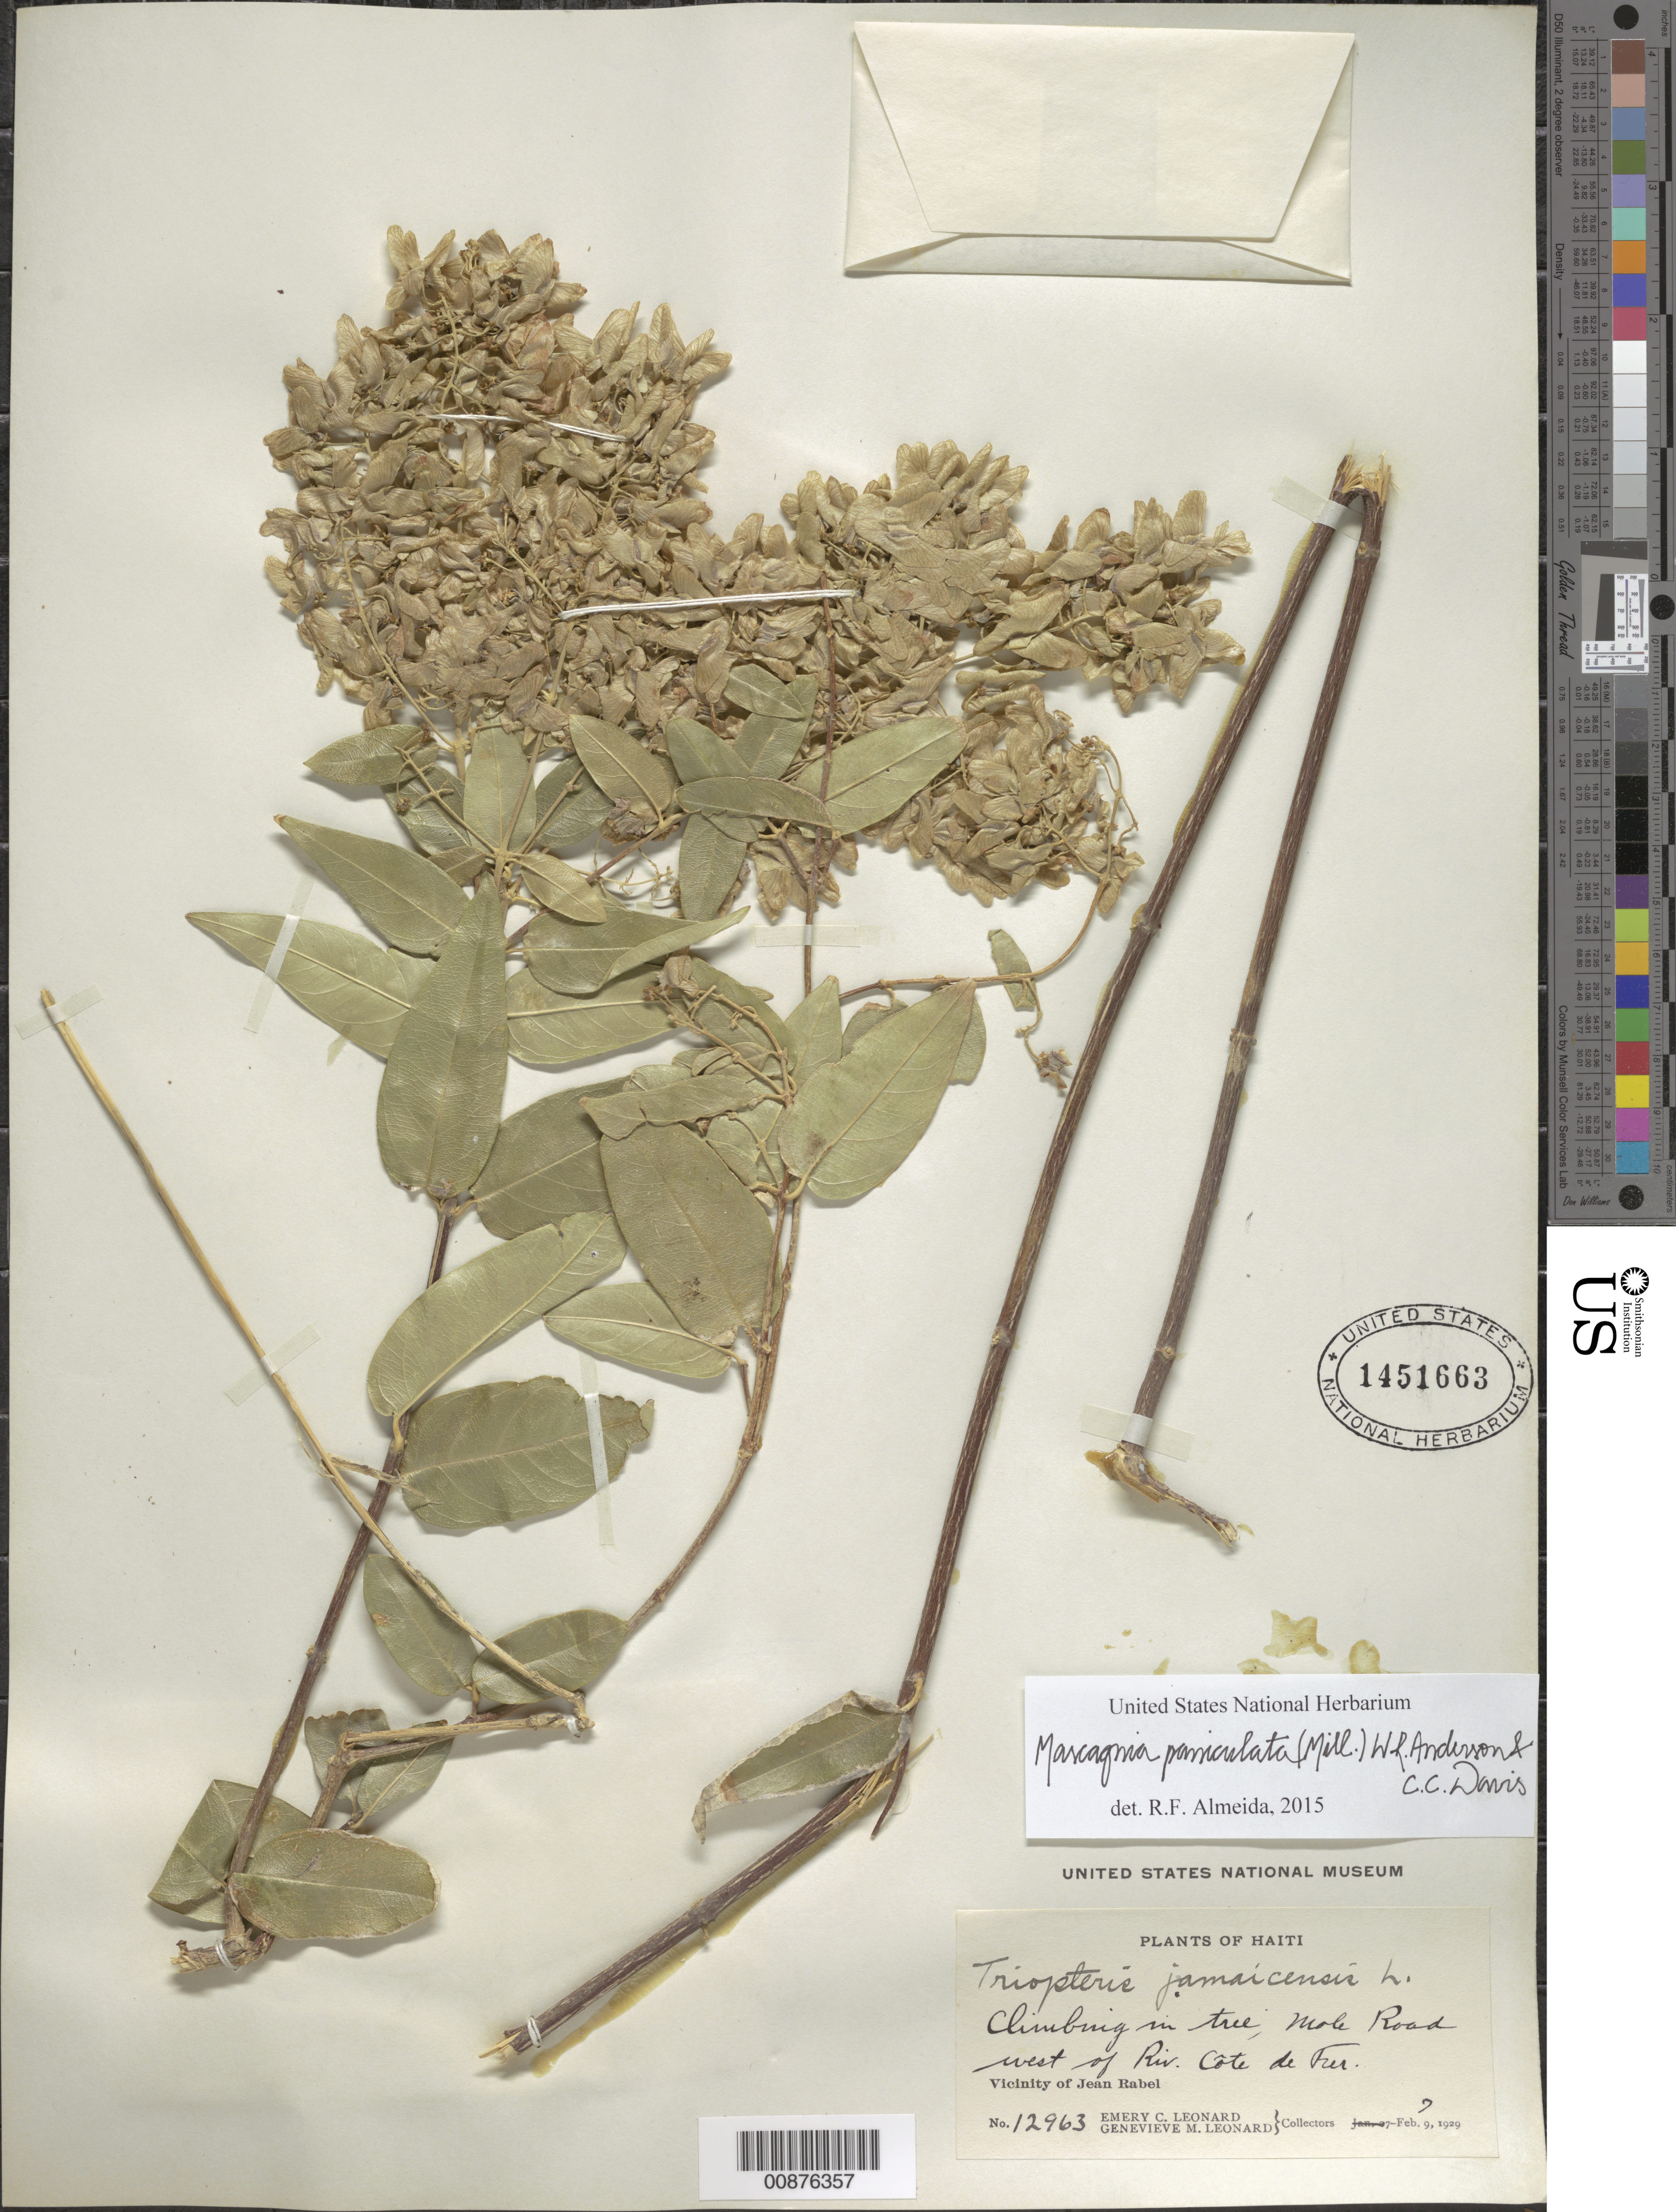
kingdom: Plantae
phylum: Tracheophyta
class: Magnoliopsida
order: Malpighiales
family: Malpighiaceae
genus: Mascagnia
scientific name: Mascagnia paniculata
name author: (Mill.) W.R. Anderson & C. Davis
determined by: De Almeida, R. F., (HUEFS), Universidade Estadual de Feira de Santana (BRAZIL)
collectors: E. C. Leonard & G. M. Leonard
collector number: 12963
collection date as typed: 07 Feb 1929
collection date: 1929-02-07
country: Haiti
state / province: Nord-Ouest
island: Hispaniola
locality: Vicinity of Jean Rabel, Mole Road, W of Riv. Côte de Fer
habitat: In tree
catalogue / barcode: US 1451663